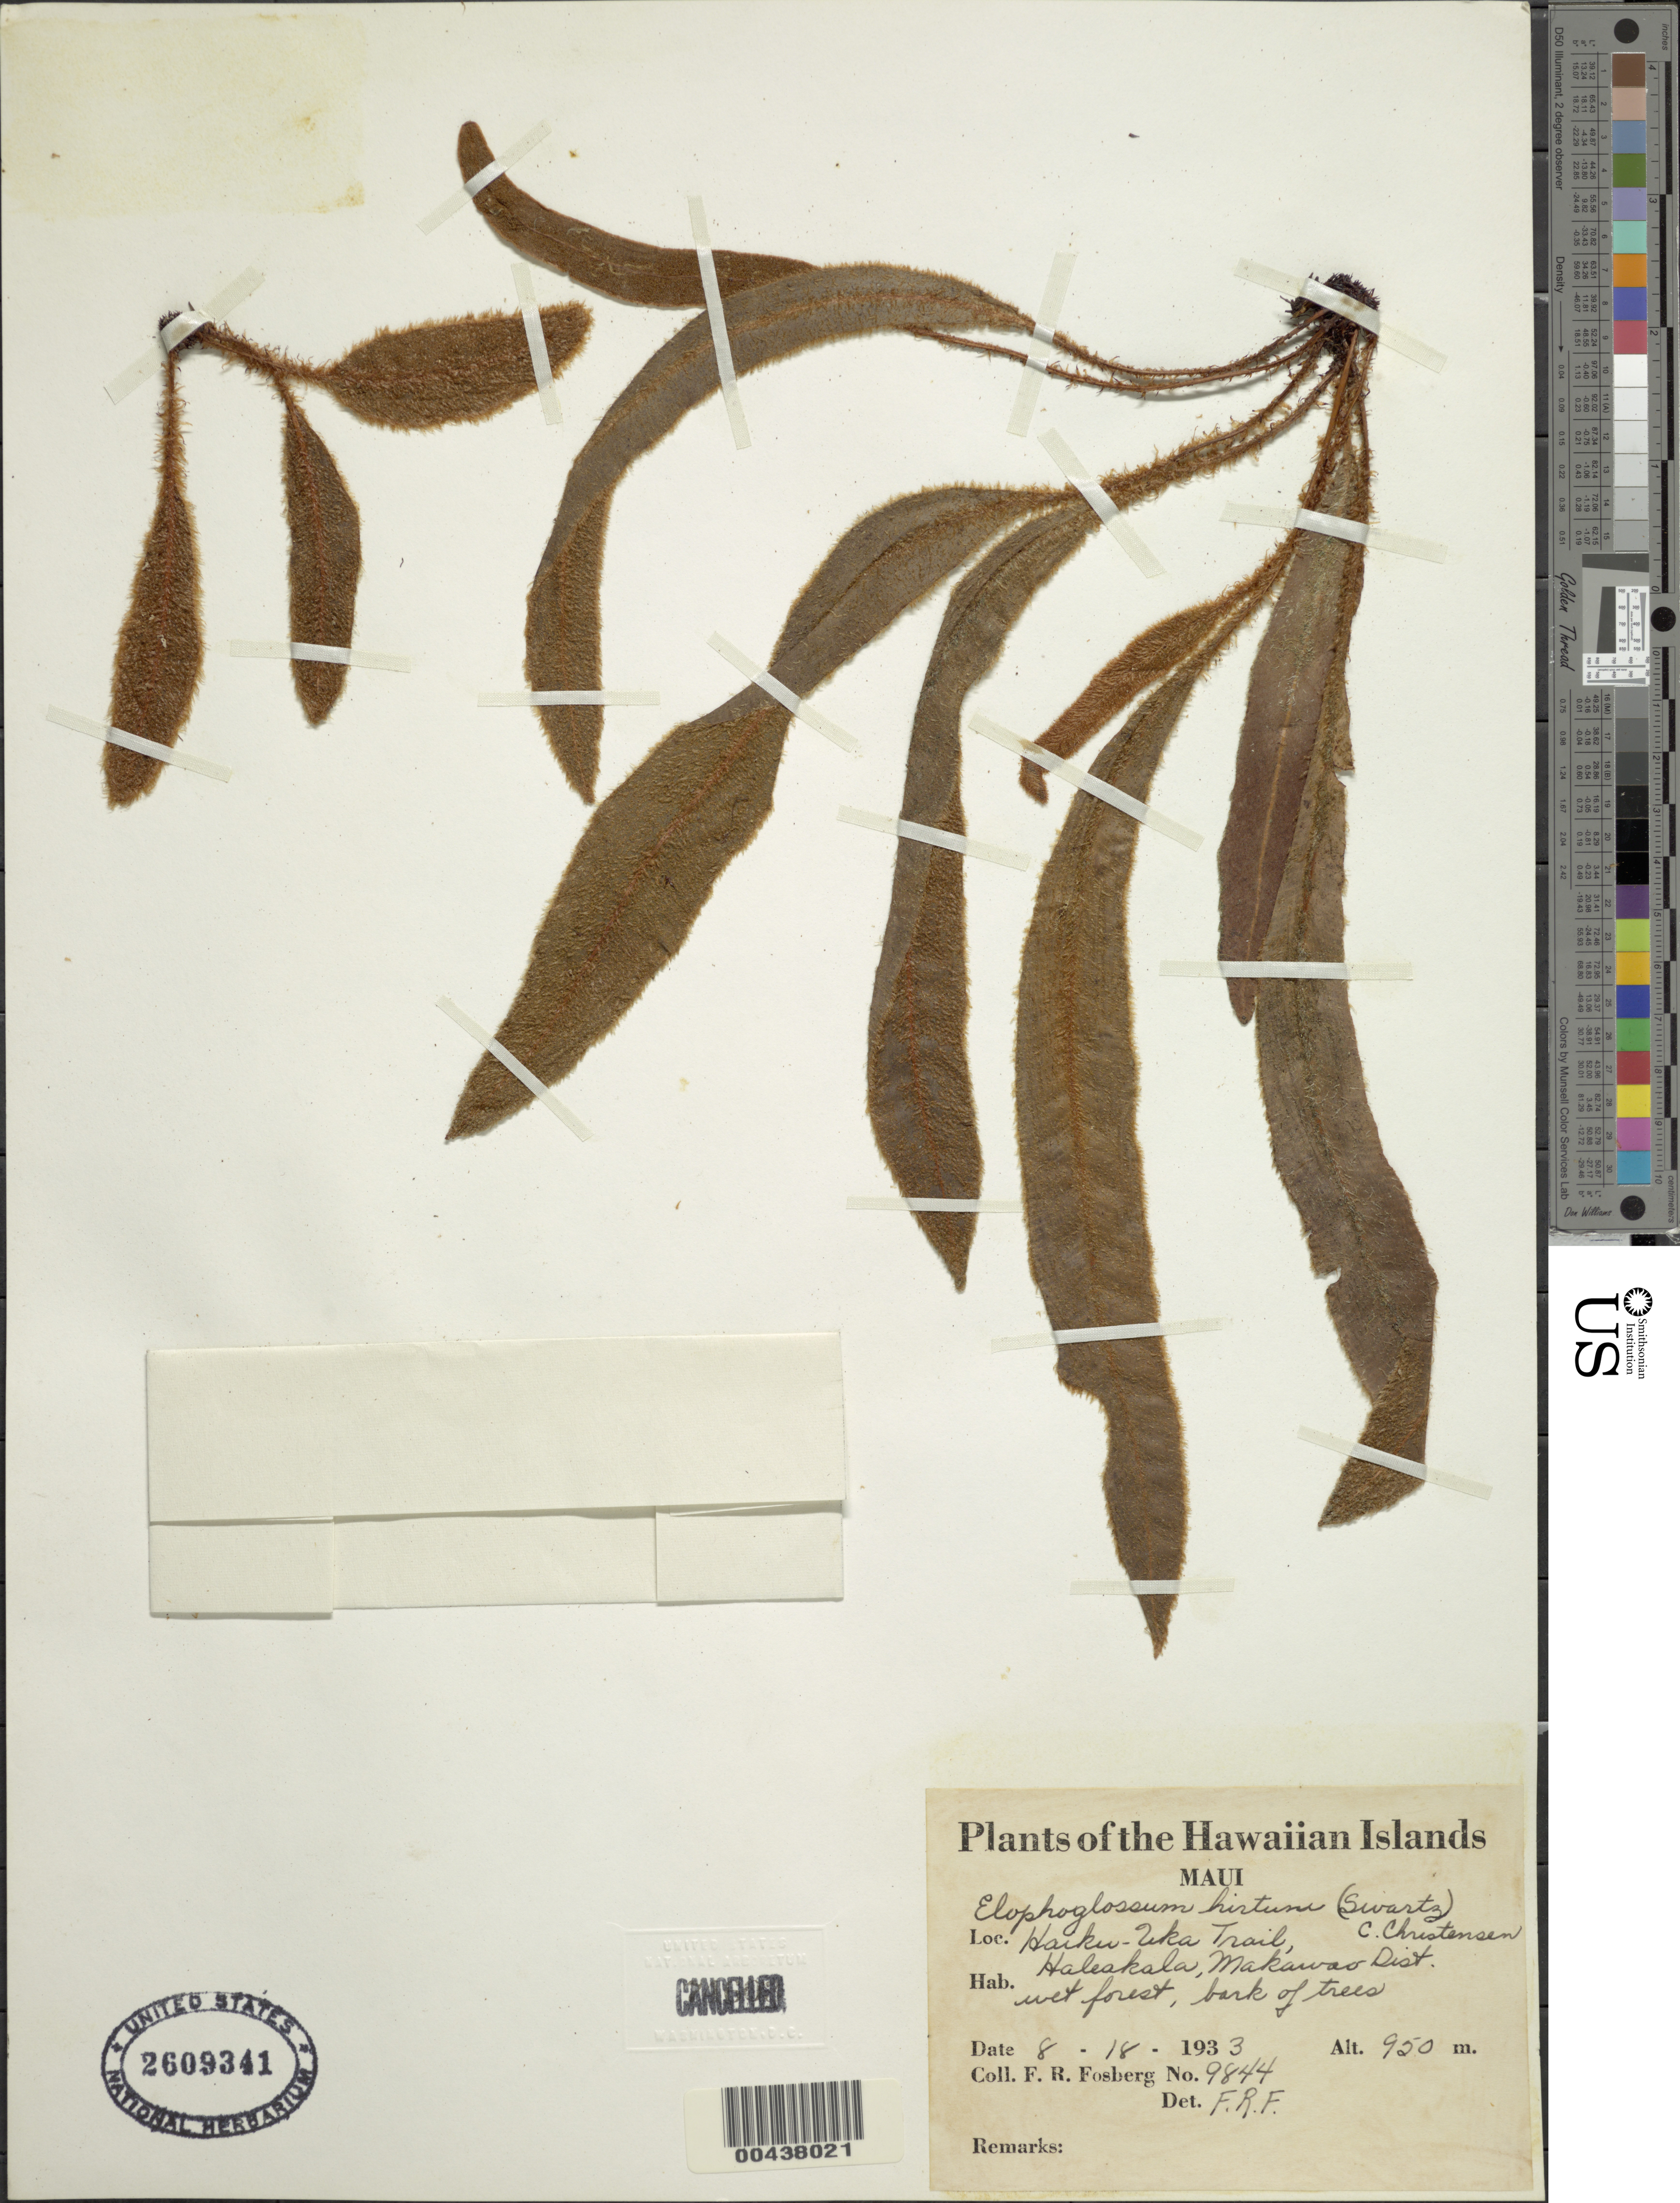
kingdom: Plantae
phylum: Tracheophyta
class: Polypodiopsida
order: Polypodiales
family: Dryopteridaceae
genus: Elaphoglossum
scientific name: Elaphoglossum hirtum var. micans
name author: C. Chr.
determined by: Fosberg, F. R.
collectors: F. R. Fosberg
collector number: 9844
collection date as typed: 18 Aug 1933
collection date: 1933-08-18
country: United States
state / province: Hawaii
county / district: Maui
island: Maui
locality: Haiku-Uka Trail, Haleakala, Makawao Dist.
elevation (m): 950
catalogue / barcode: US 2609341